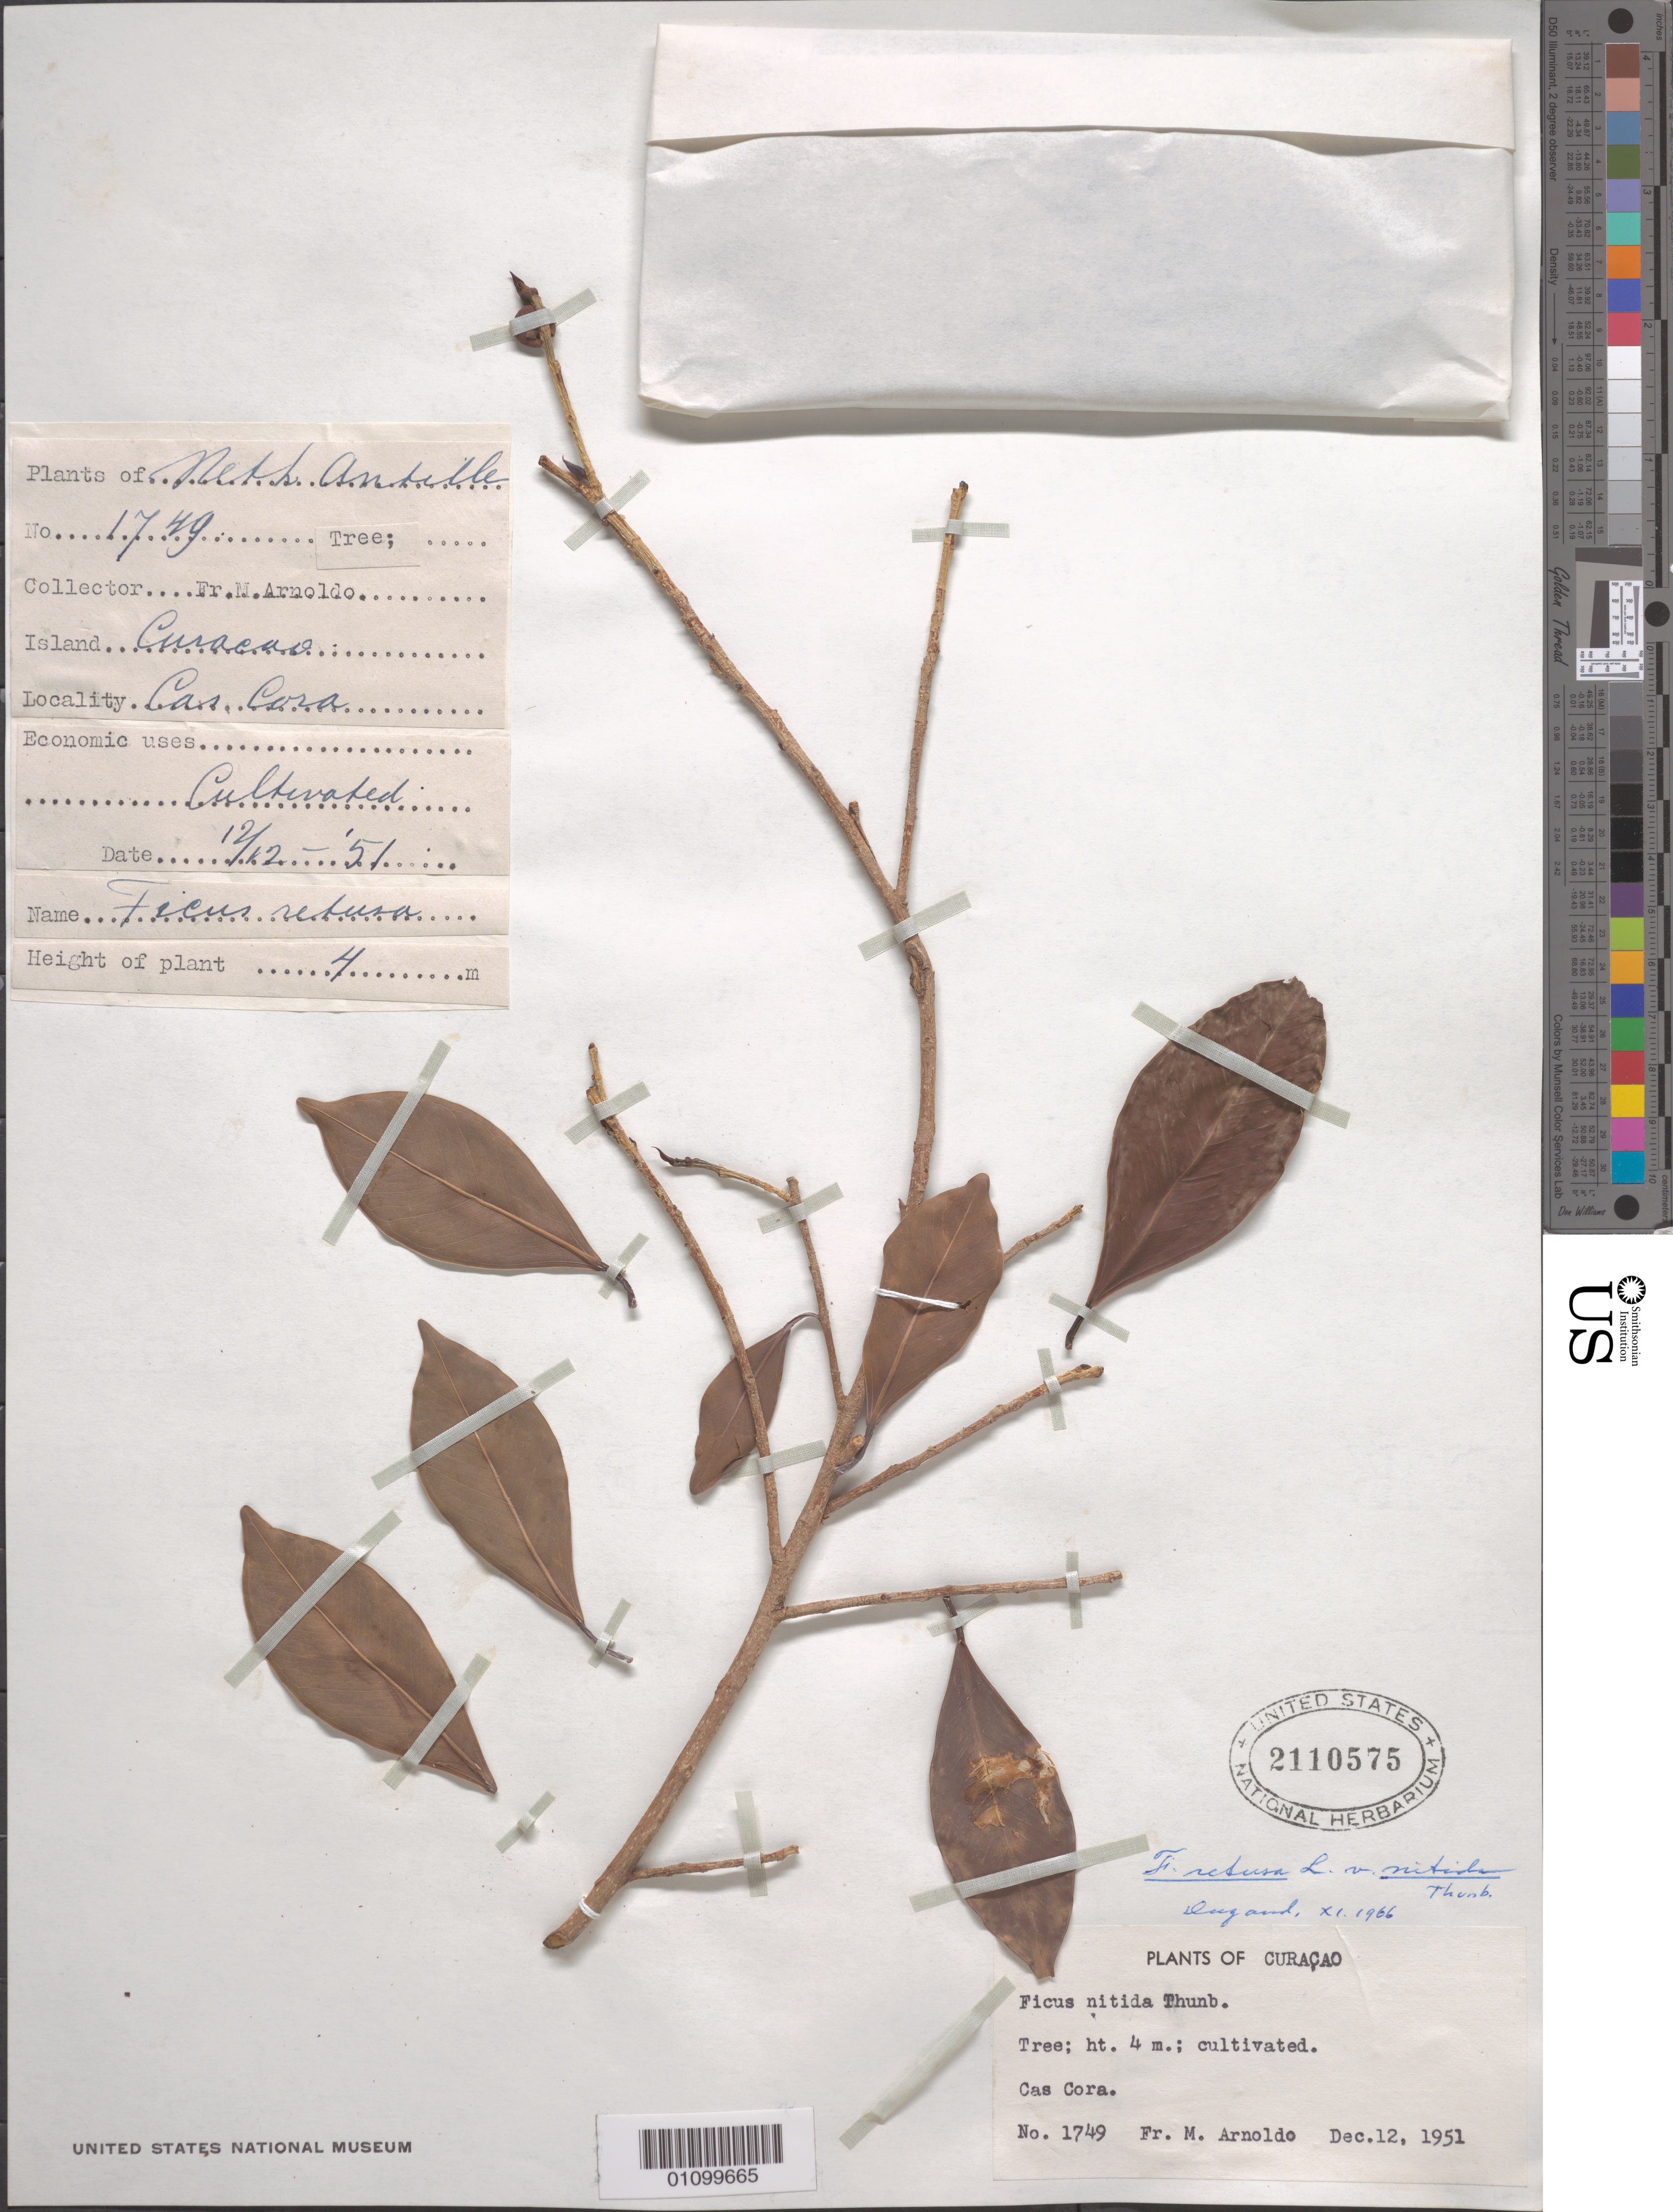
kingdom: Plantae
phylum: Tracheophyta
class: Magnoliopsida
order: Rosales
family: Moraceae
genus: Ficus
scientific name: Ficus retusa var. nitida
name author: (Thunb.) Miq.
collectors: N. Arnoldo-Broeders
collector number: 1749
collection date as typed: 12 Dec 1951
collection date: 1951-12-12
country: Curaçao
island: Curaçao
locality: Cas Cora.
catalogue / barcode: US 2110575